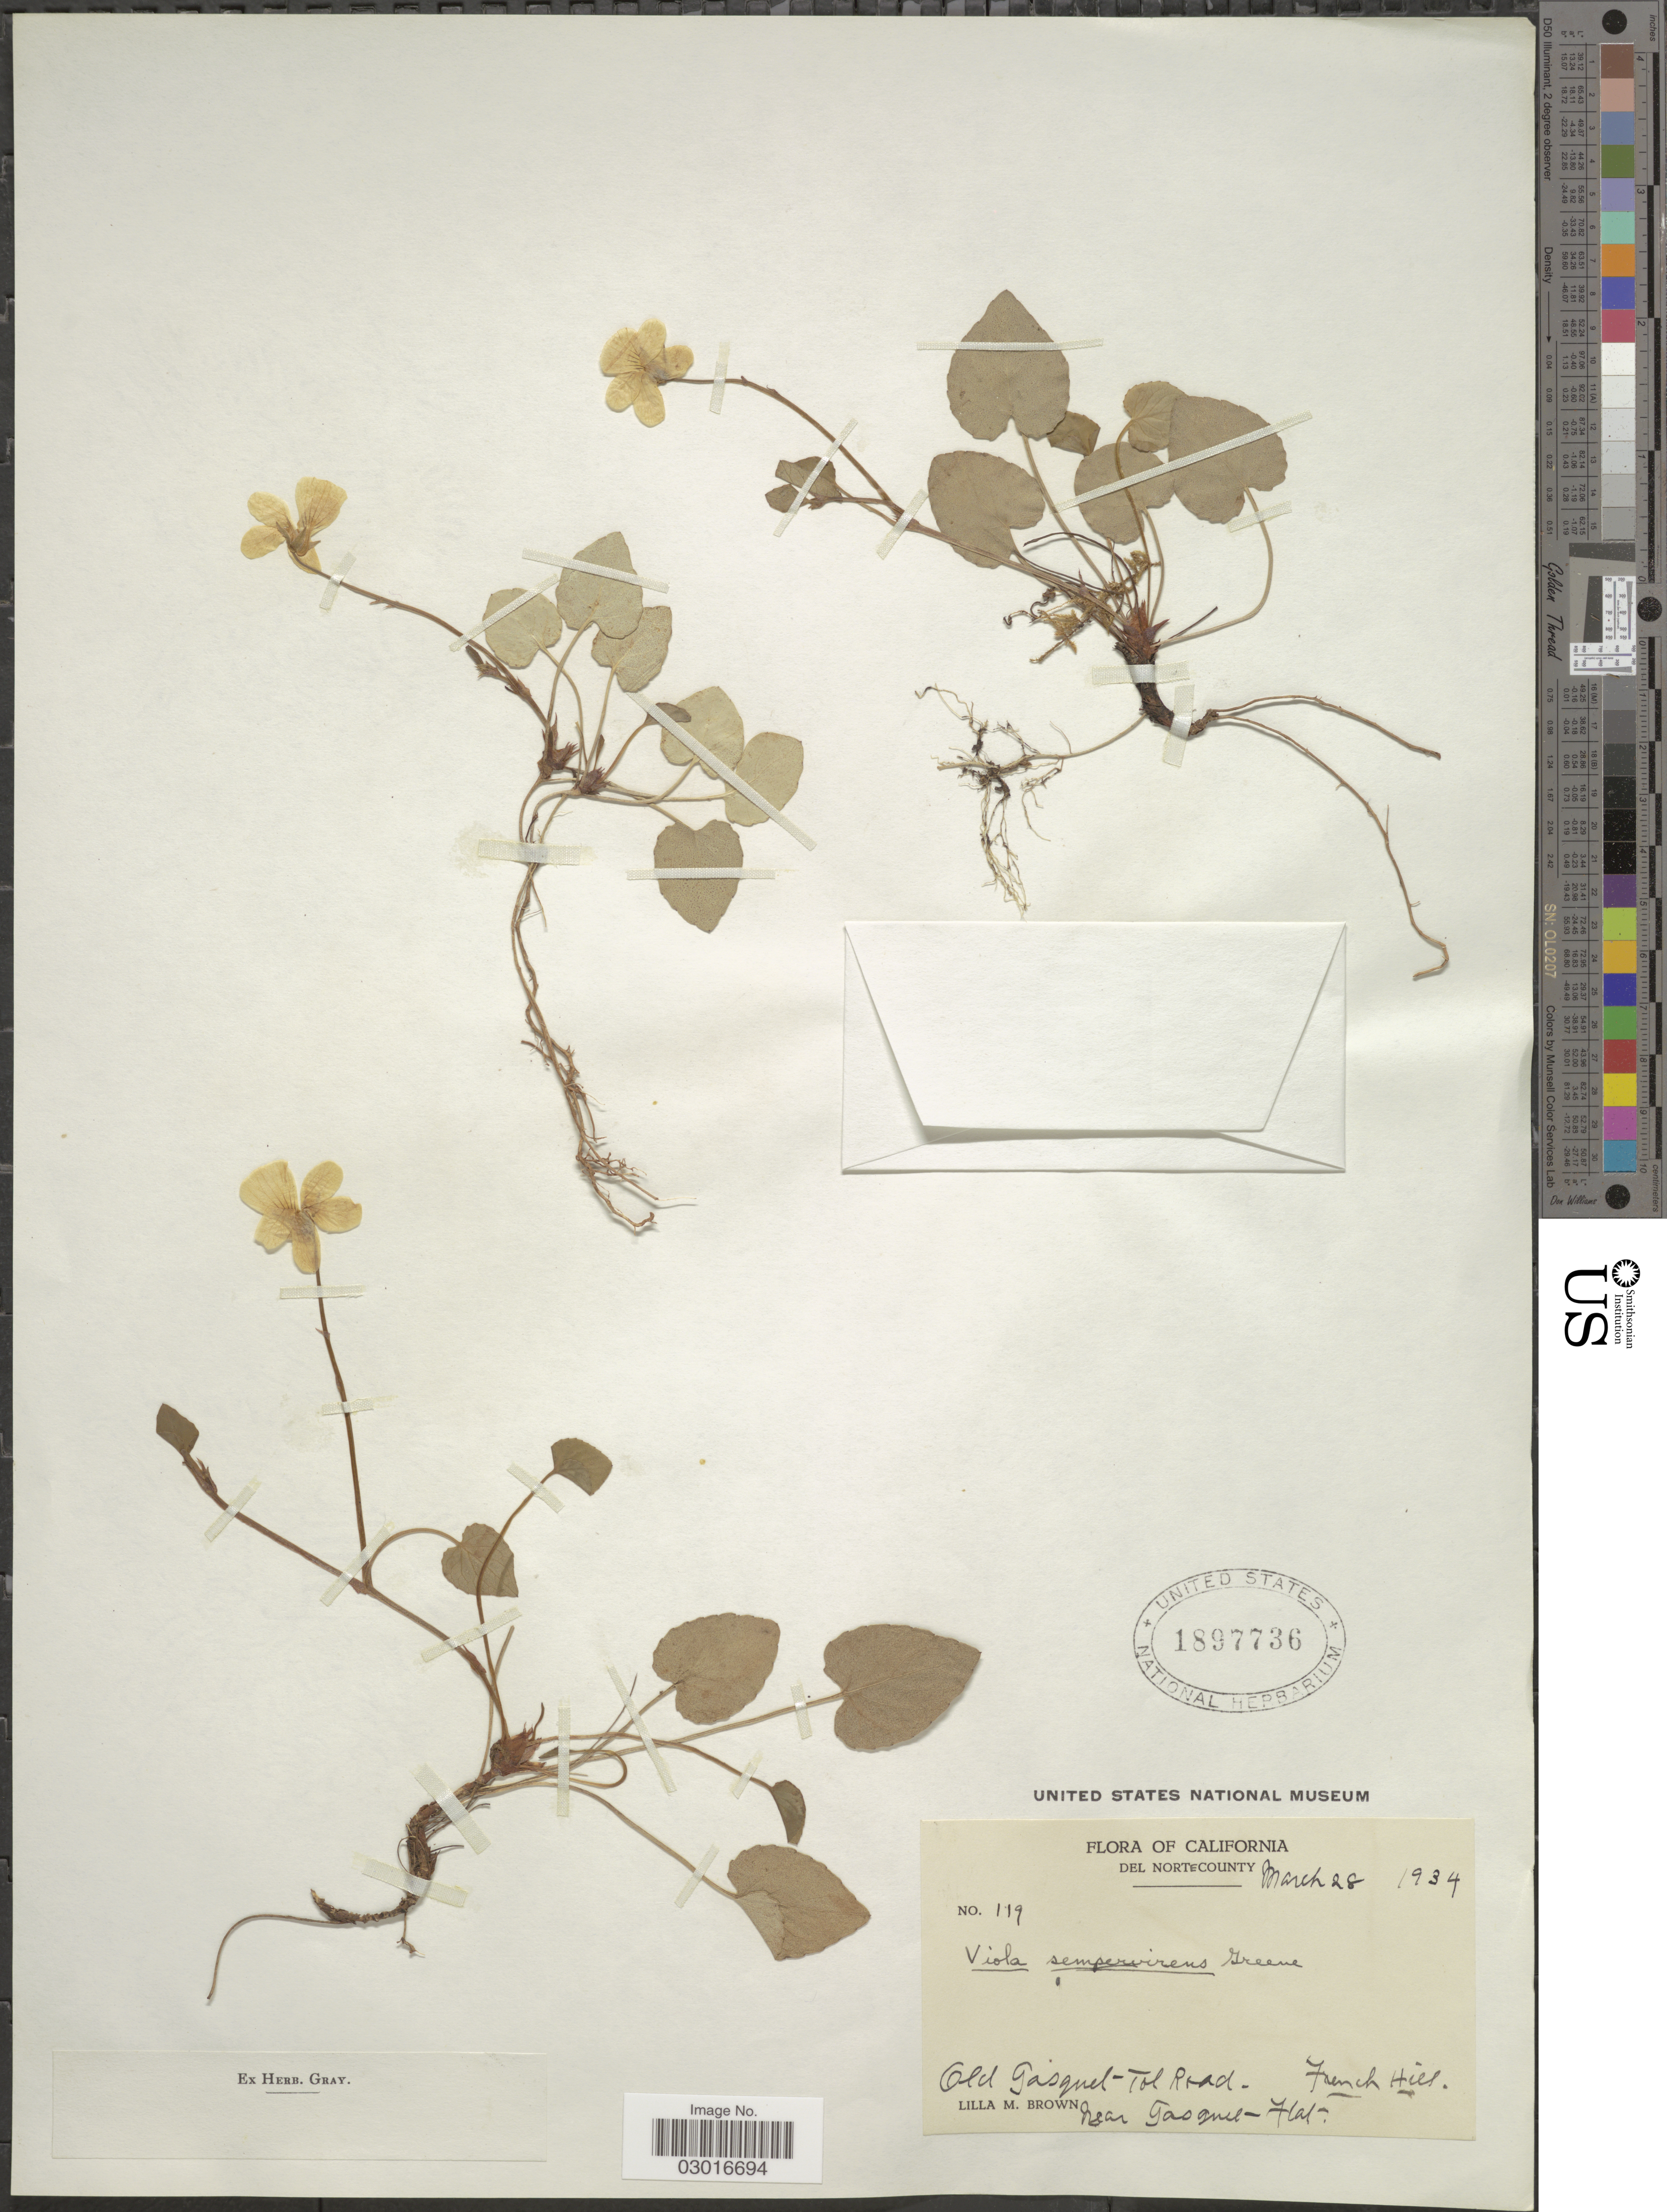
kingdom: Plantae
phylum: Tracheophyta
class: Magnoliopsida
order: Malpighiales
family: Violaceae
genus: Viola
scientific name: Viola sempervirens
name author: Greene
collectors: L. M. Brown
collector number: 119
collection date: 1934-03-28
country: United States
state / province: California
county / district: Del Norte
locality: Del Norte County. Old Gasquel - Tol Road- French Hill. Near Gasquel-Flat.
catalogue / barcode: US 1897736